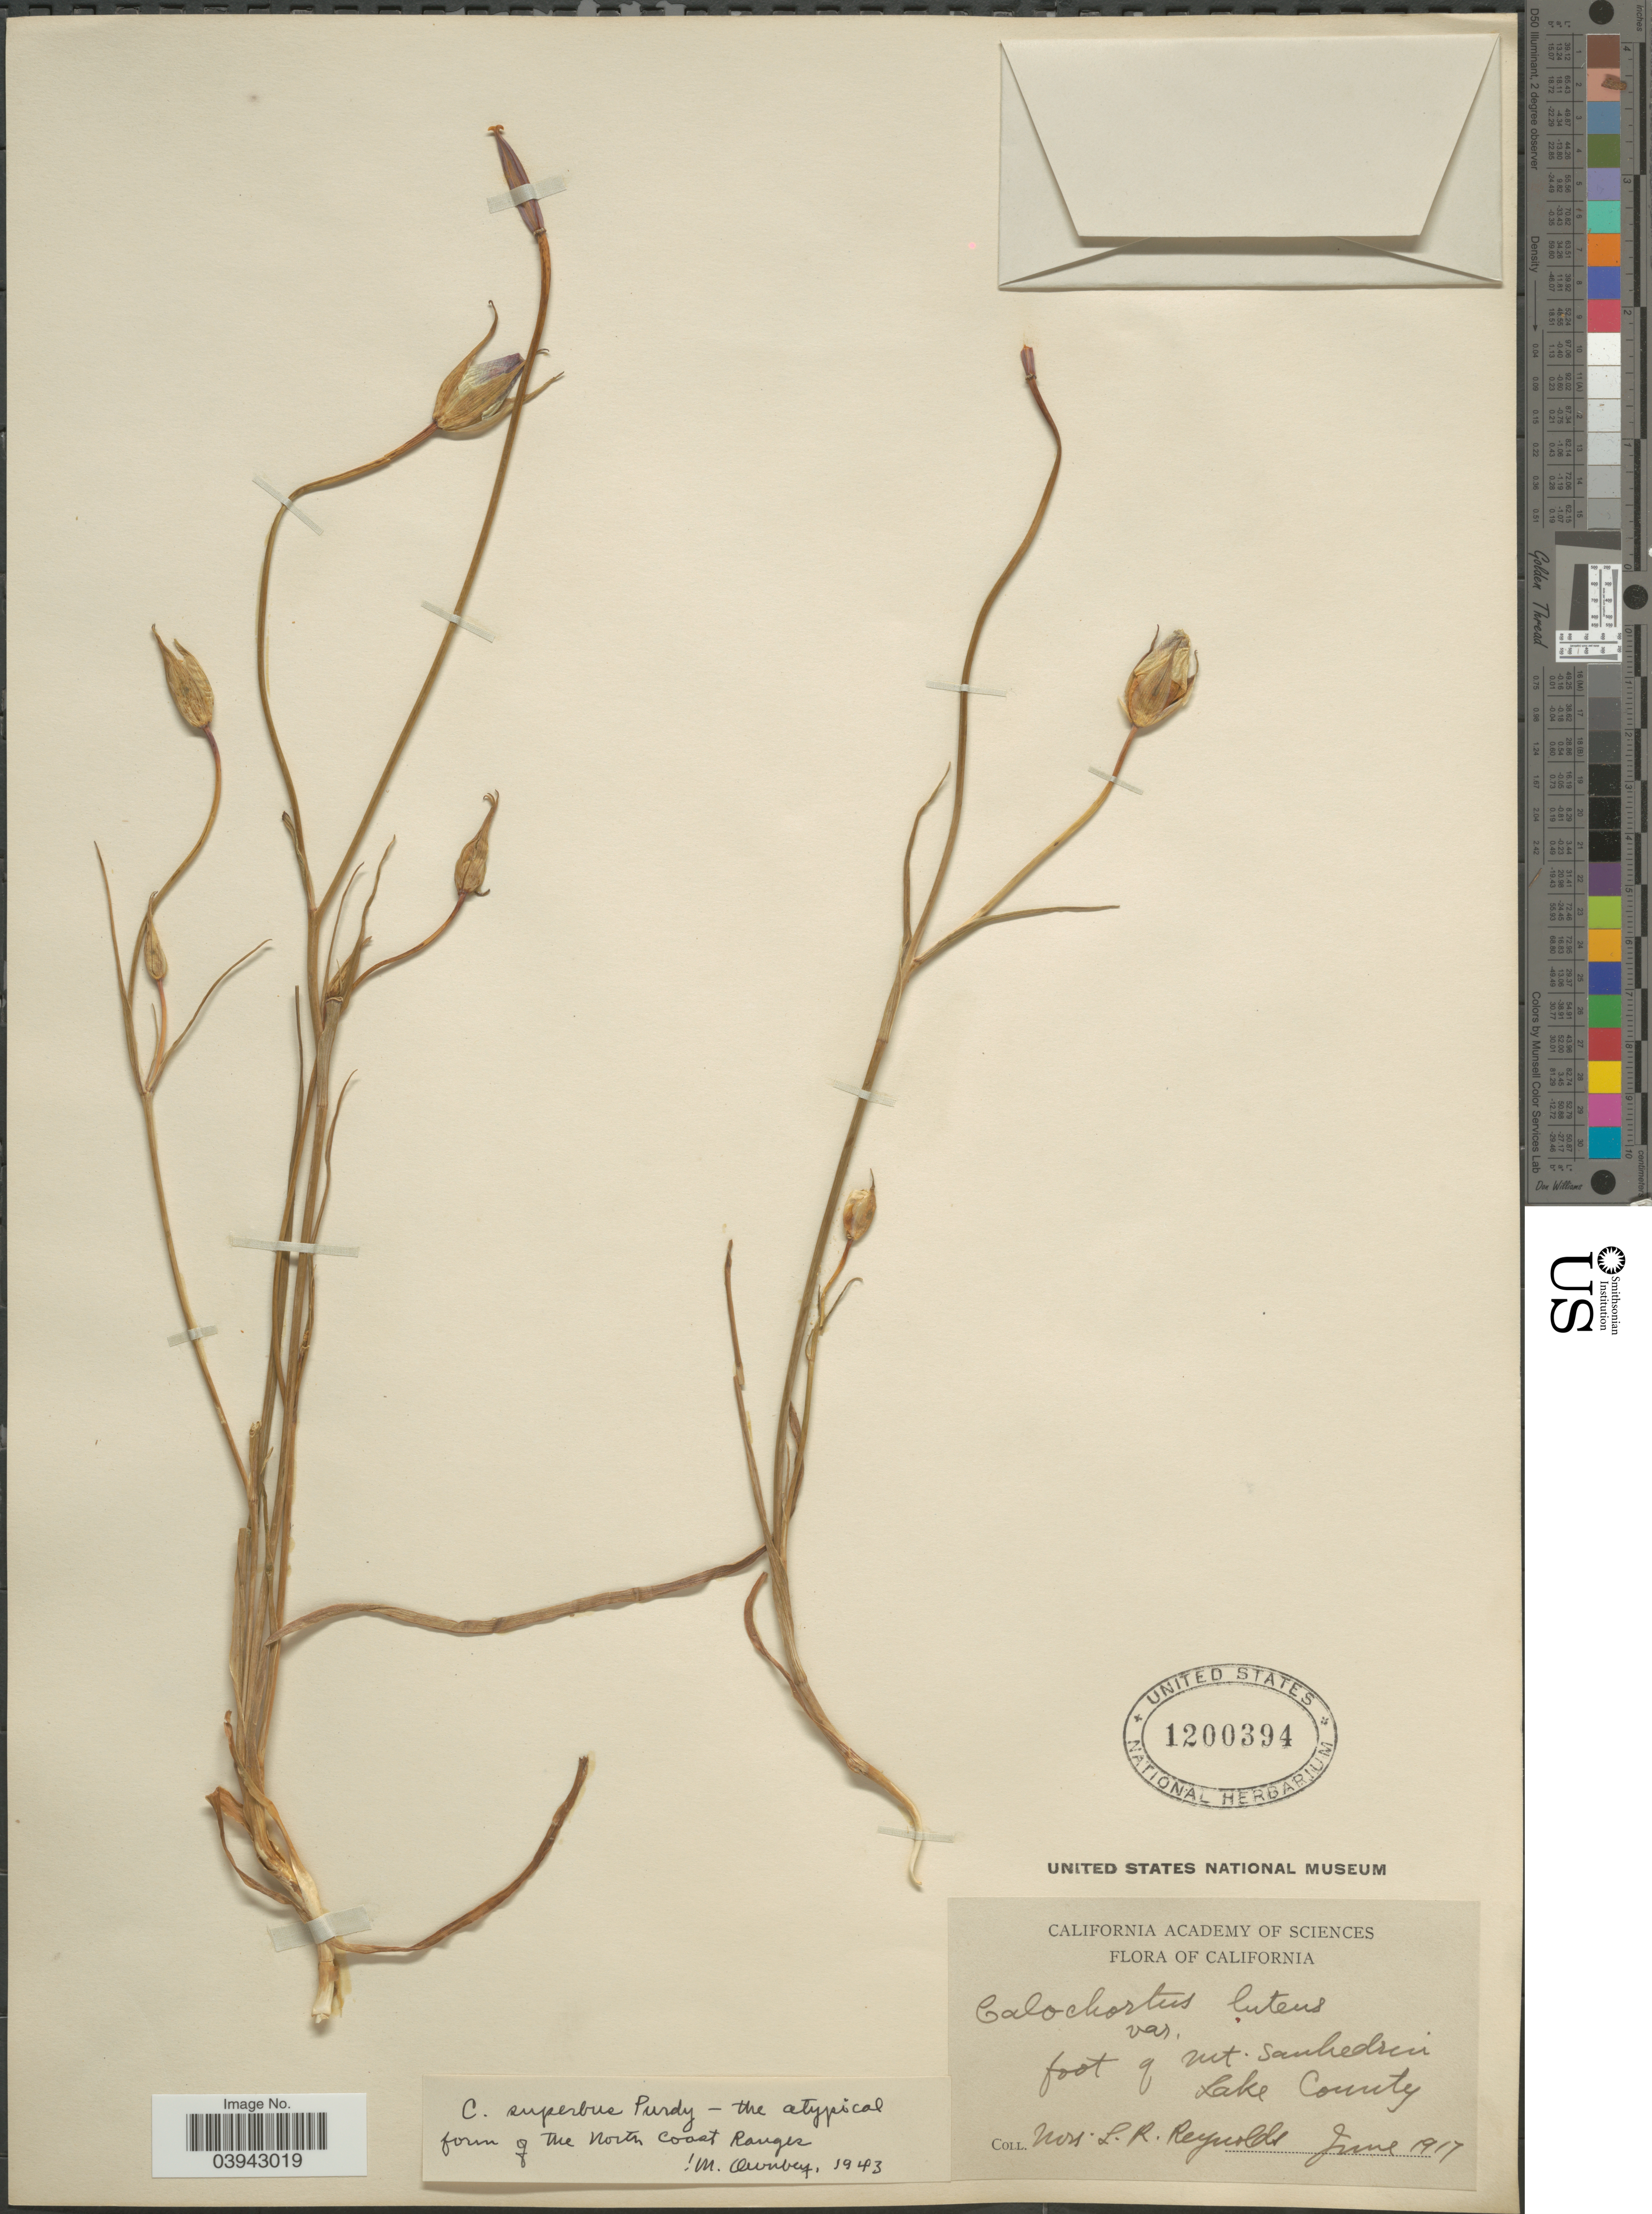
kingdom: Plantae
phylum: Tracheophyta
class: Liliopsida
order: Liliales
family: Liliaceae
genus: Calochortus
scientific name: Calochortus superbus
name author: Purdy ex J.T. Howell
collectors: L. Reynolds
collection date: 1917-06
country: United States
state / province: California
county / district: Lake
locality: Foot of mt. Sanhedrin Lake County.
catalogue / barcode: US 1200394